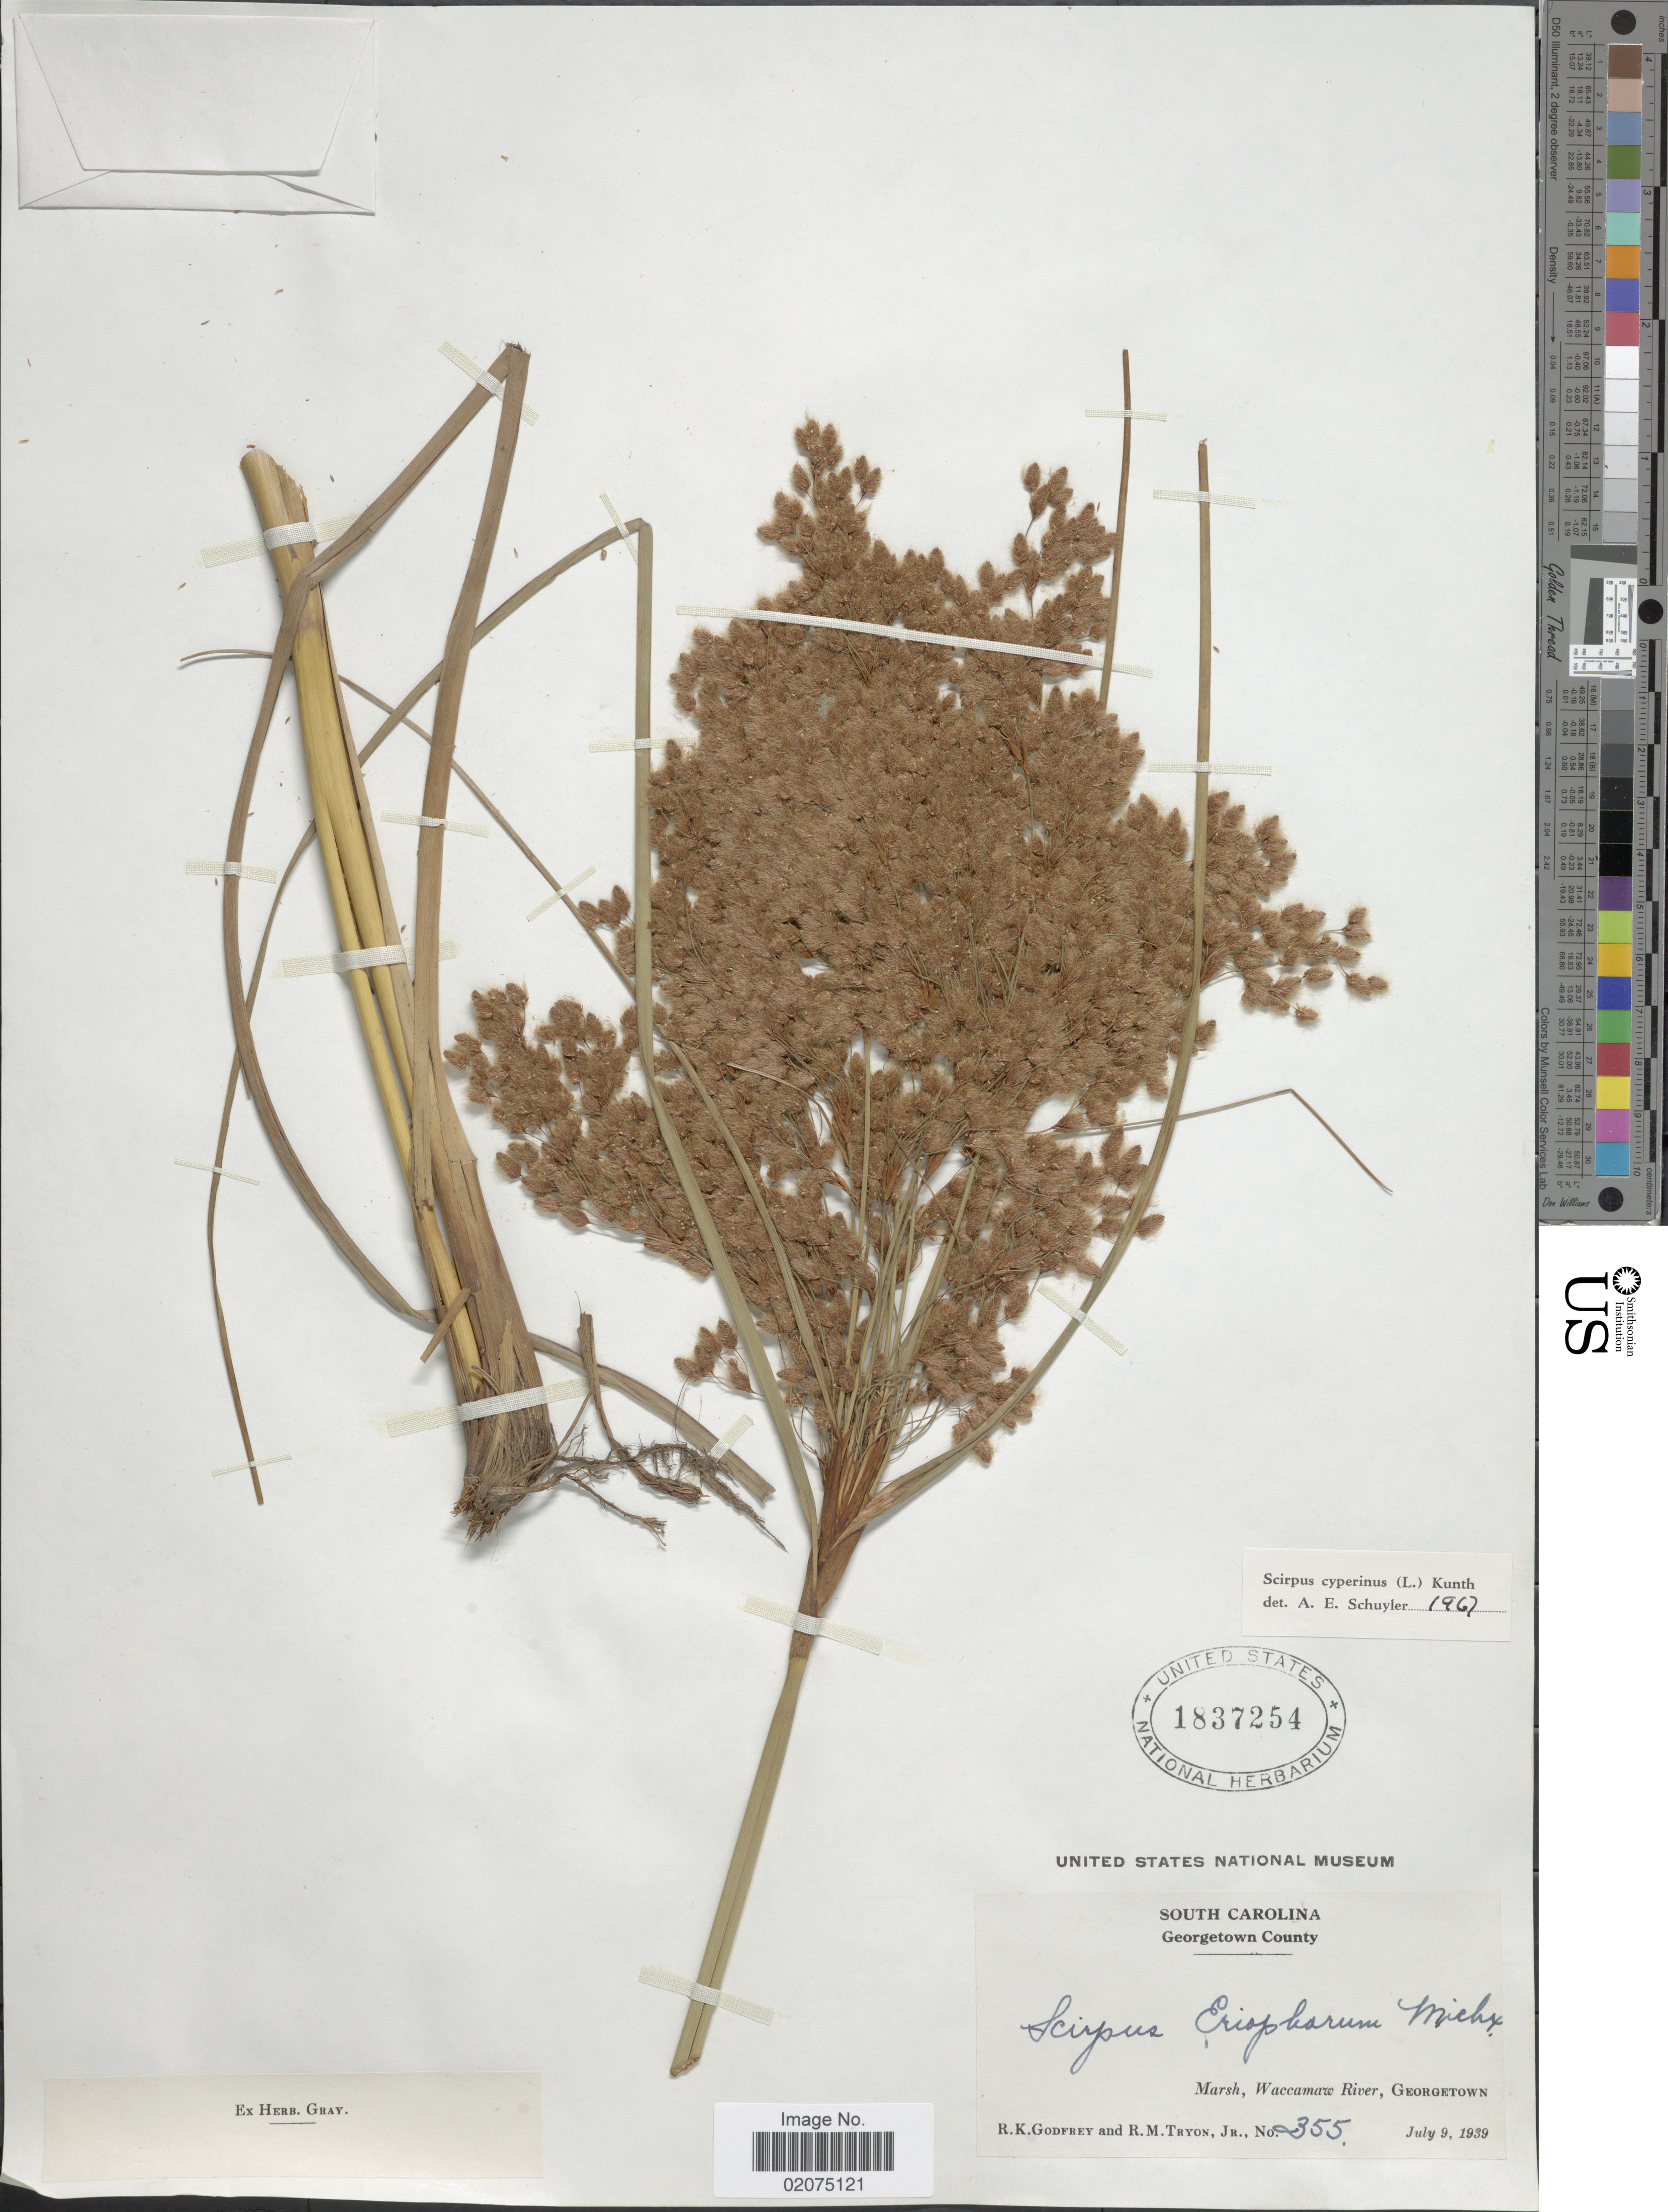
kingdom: Plantae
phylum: Tracheophyta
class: Liliopsida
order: Poales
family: Cyperaceae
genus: Scirpus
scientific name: Scirpus cyperinus (L.) Kunth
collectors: R. K. Godfrey & R. M. Tryon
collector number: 355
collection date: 1939-07-09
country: United States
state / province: South Carolina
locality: Georgetown County, Waccamaw River, Georgetown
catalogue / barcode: US 1837254